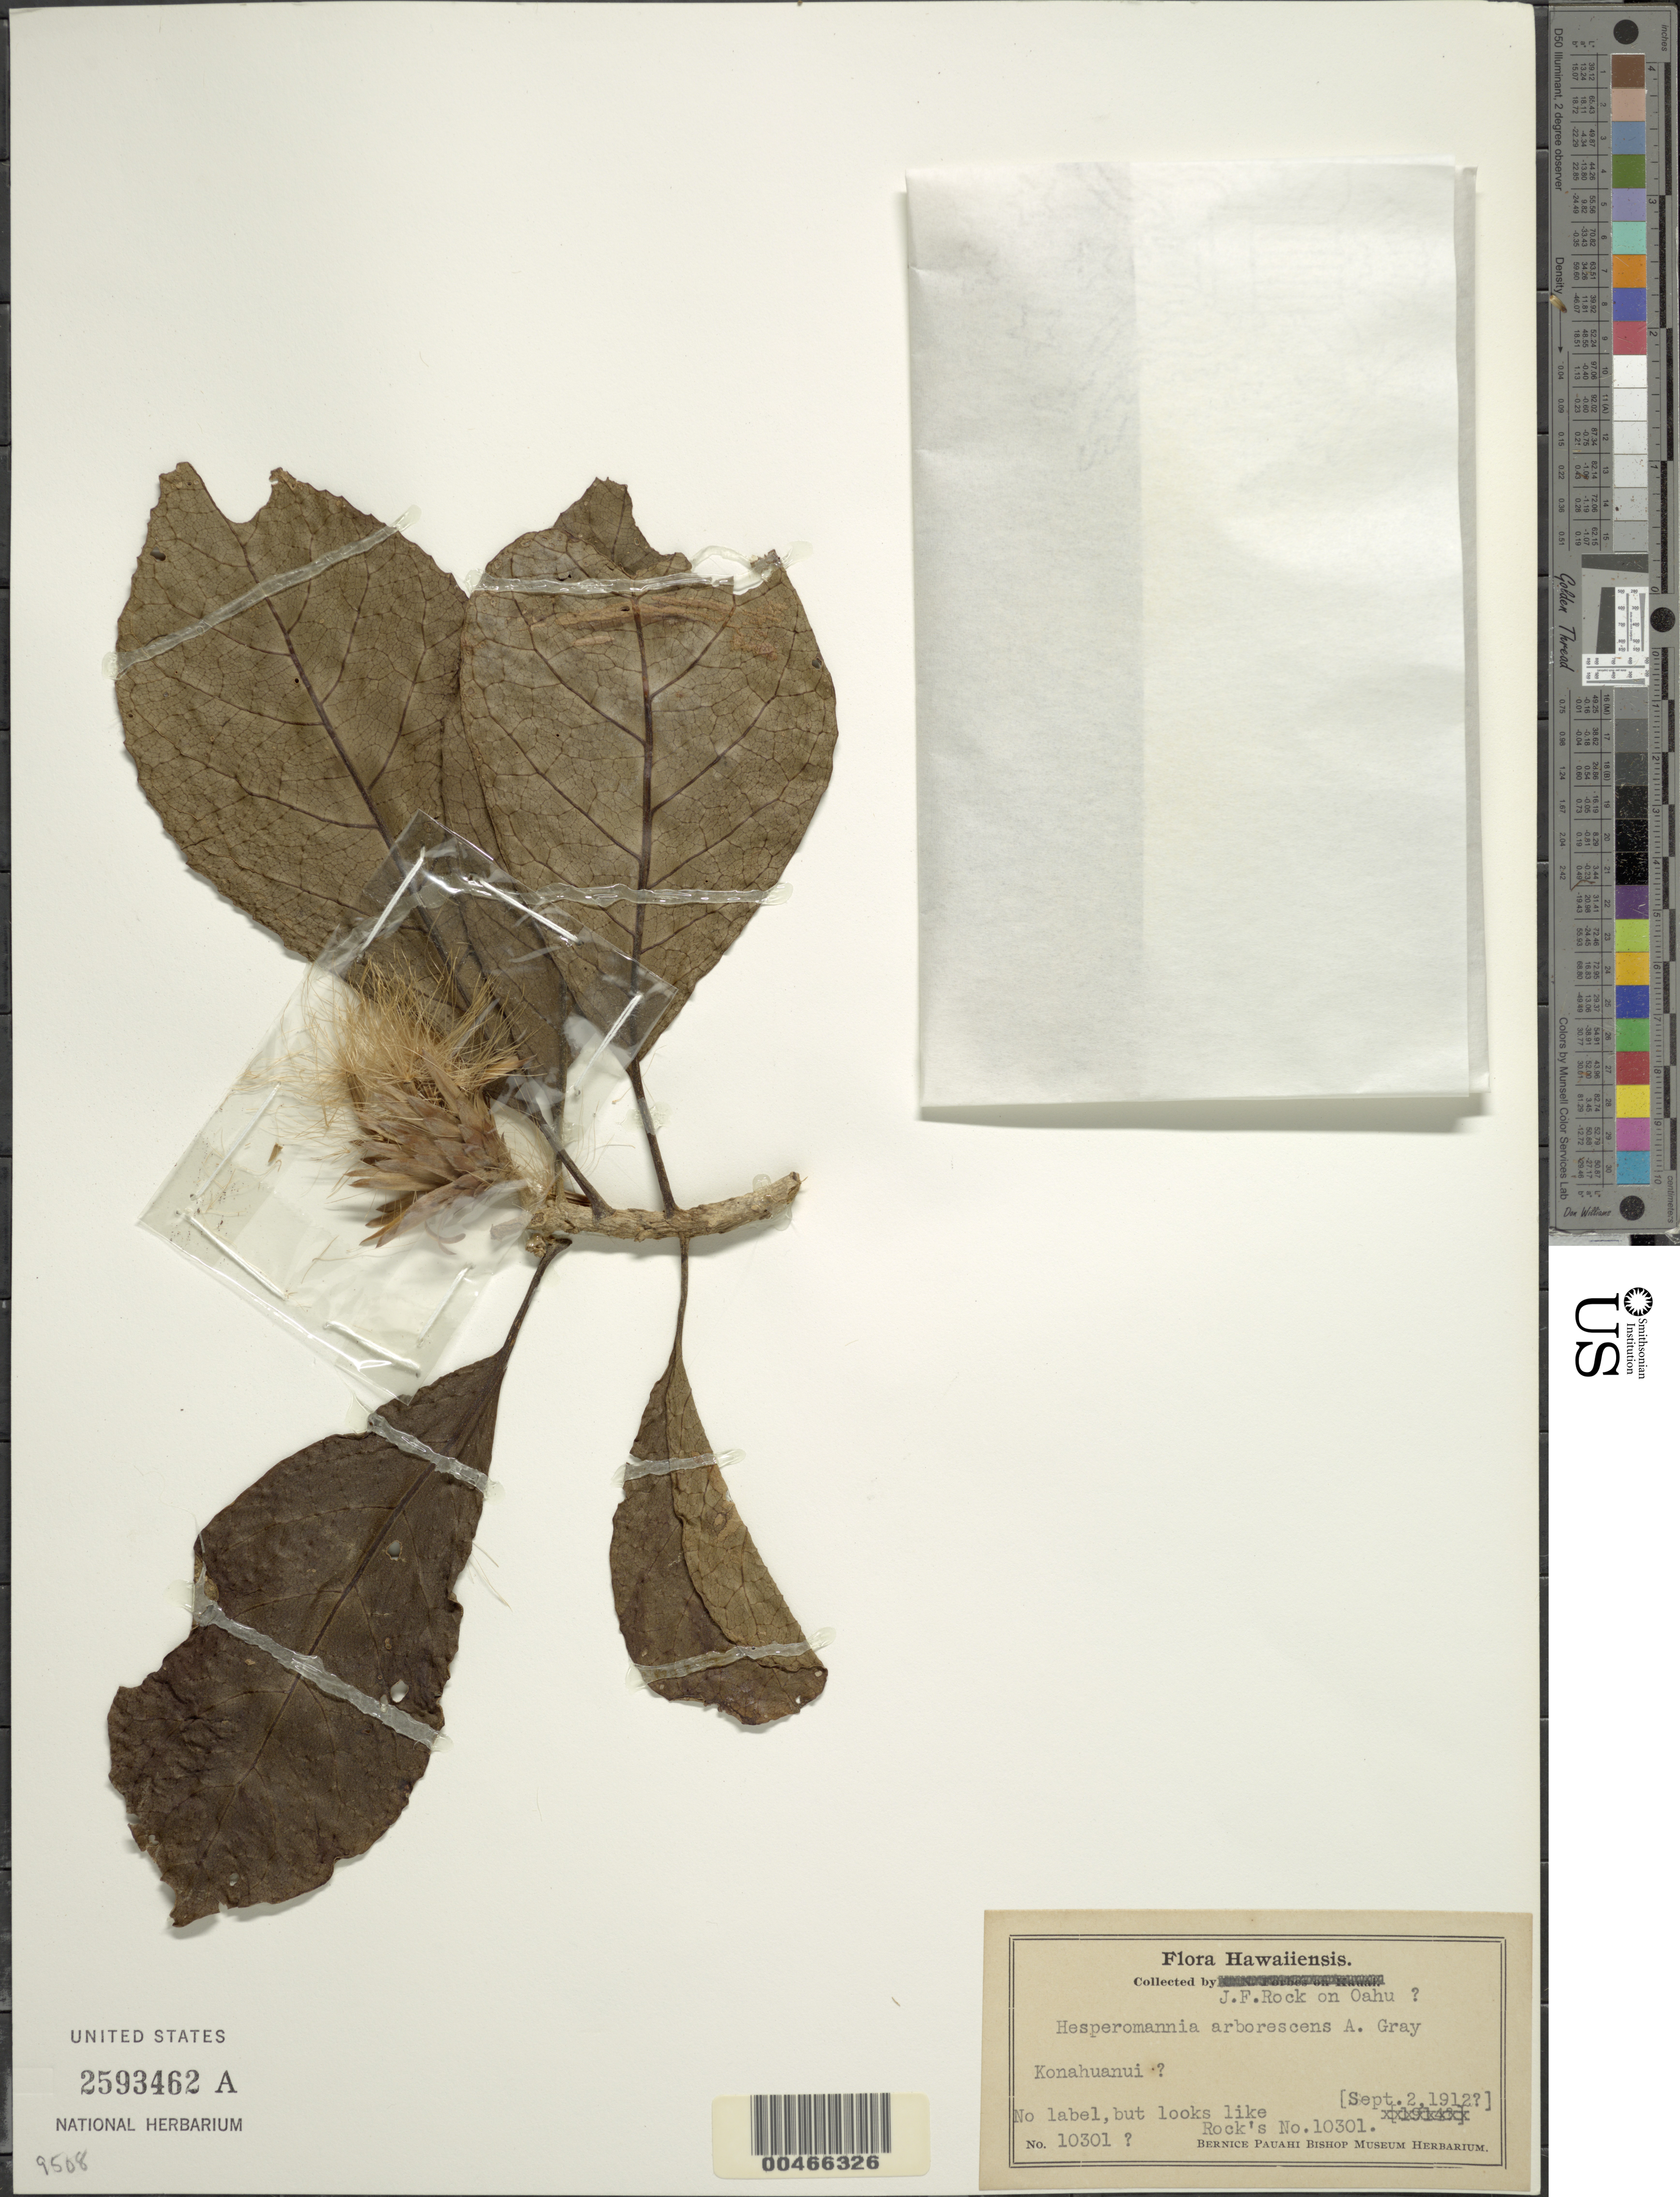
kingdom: Plantae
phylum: Tracheophyta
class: Magnoliopsida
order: Asterales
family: Asteraceae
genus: Hesperomannia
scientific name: Hesperomannia swezeyi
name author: O. Deg.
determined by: Wagner, W. L., (BOT), Smithsonian Institution - National Museum of Natural History (UNITED STATES)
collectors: J. F. Rock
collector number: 10301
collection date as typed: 2 Sep 1912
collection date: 1912-09-02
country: United States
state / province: Hawaii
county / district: Honolulu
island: Oahu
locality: Konahuanui?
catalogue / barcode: US 2593462A